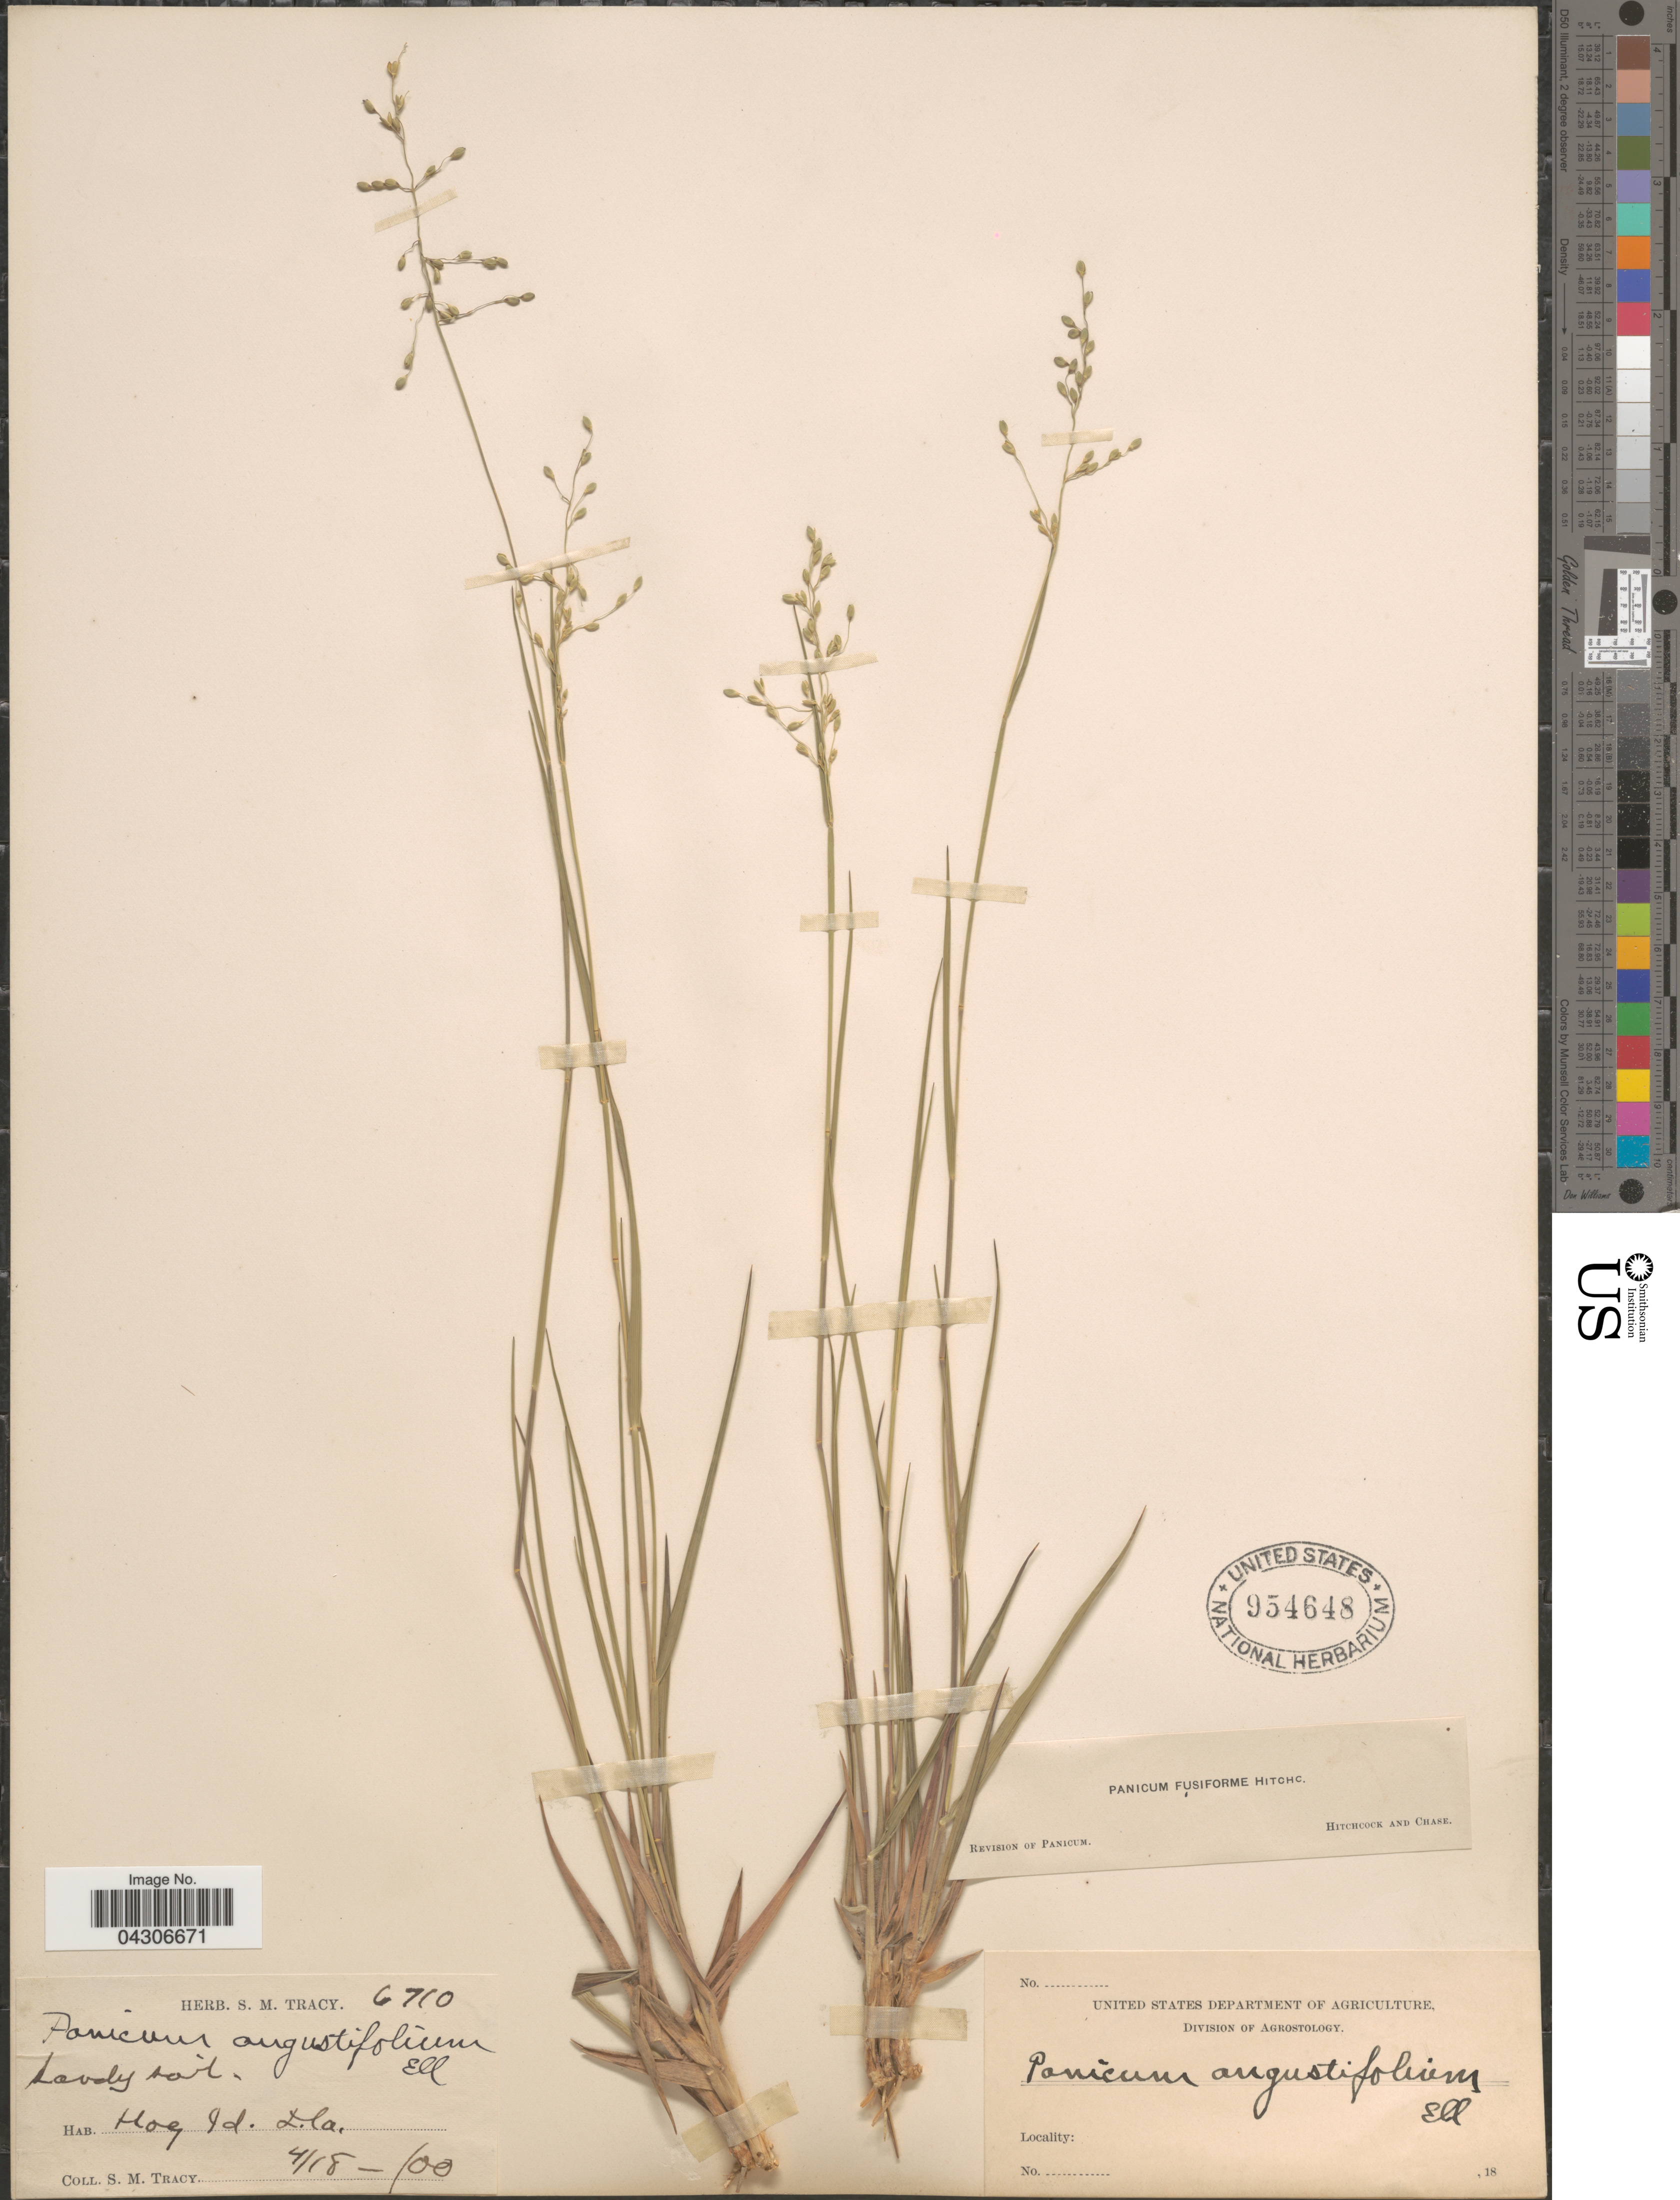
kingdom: Plantae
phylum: Tracheophyta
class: Liliopsida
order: Poales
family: Poaceae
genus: Dichanthelium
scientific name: Dichanthelium aciculare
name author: (Desv. ex Poir.) Gould & C.A. Clark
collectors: S. M. Tracy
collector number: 6710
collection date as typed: Transcribed d/m/y: 18/4/0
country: United States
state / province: Florida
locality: Hog Id.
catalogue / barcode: US 954648